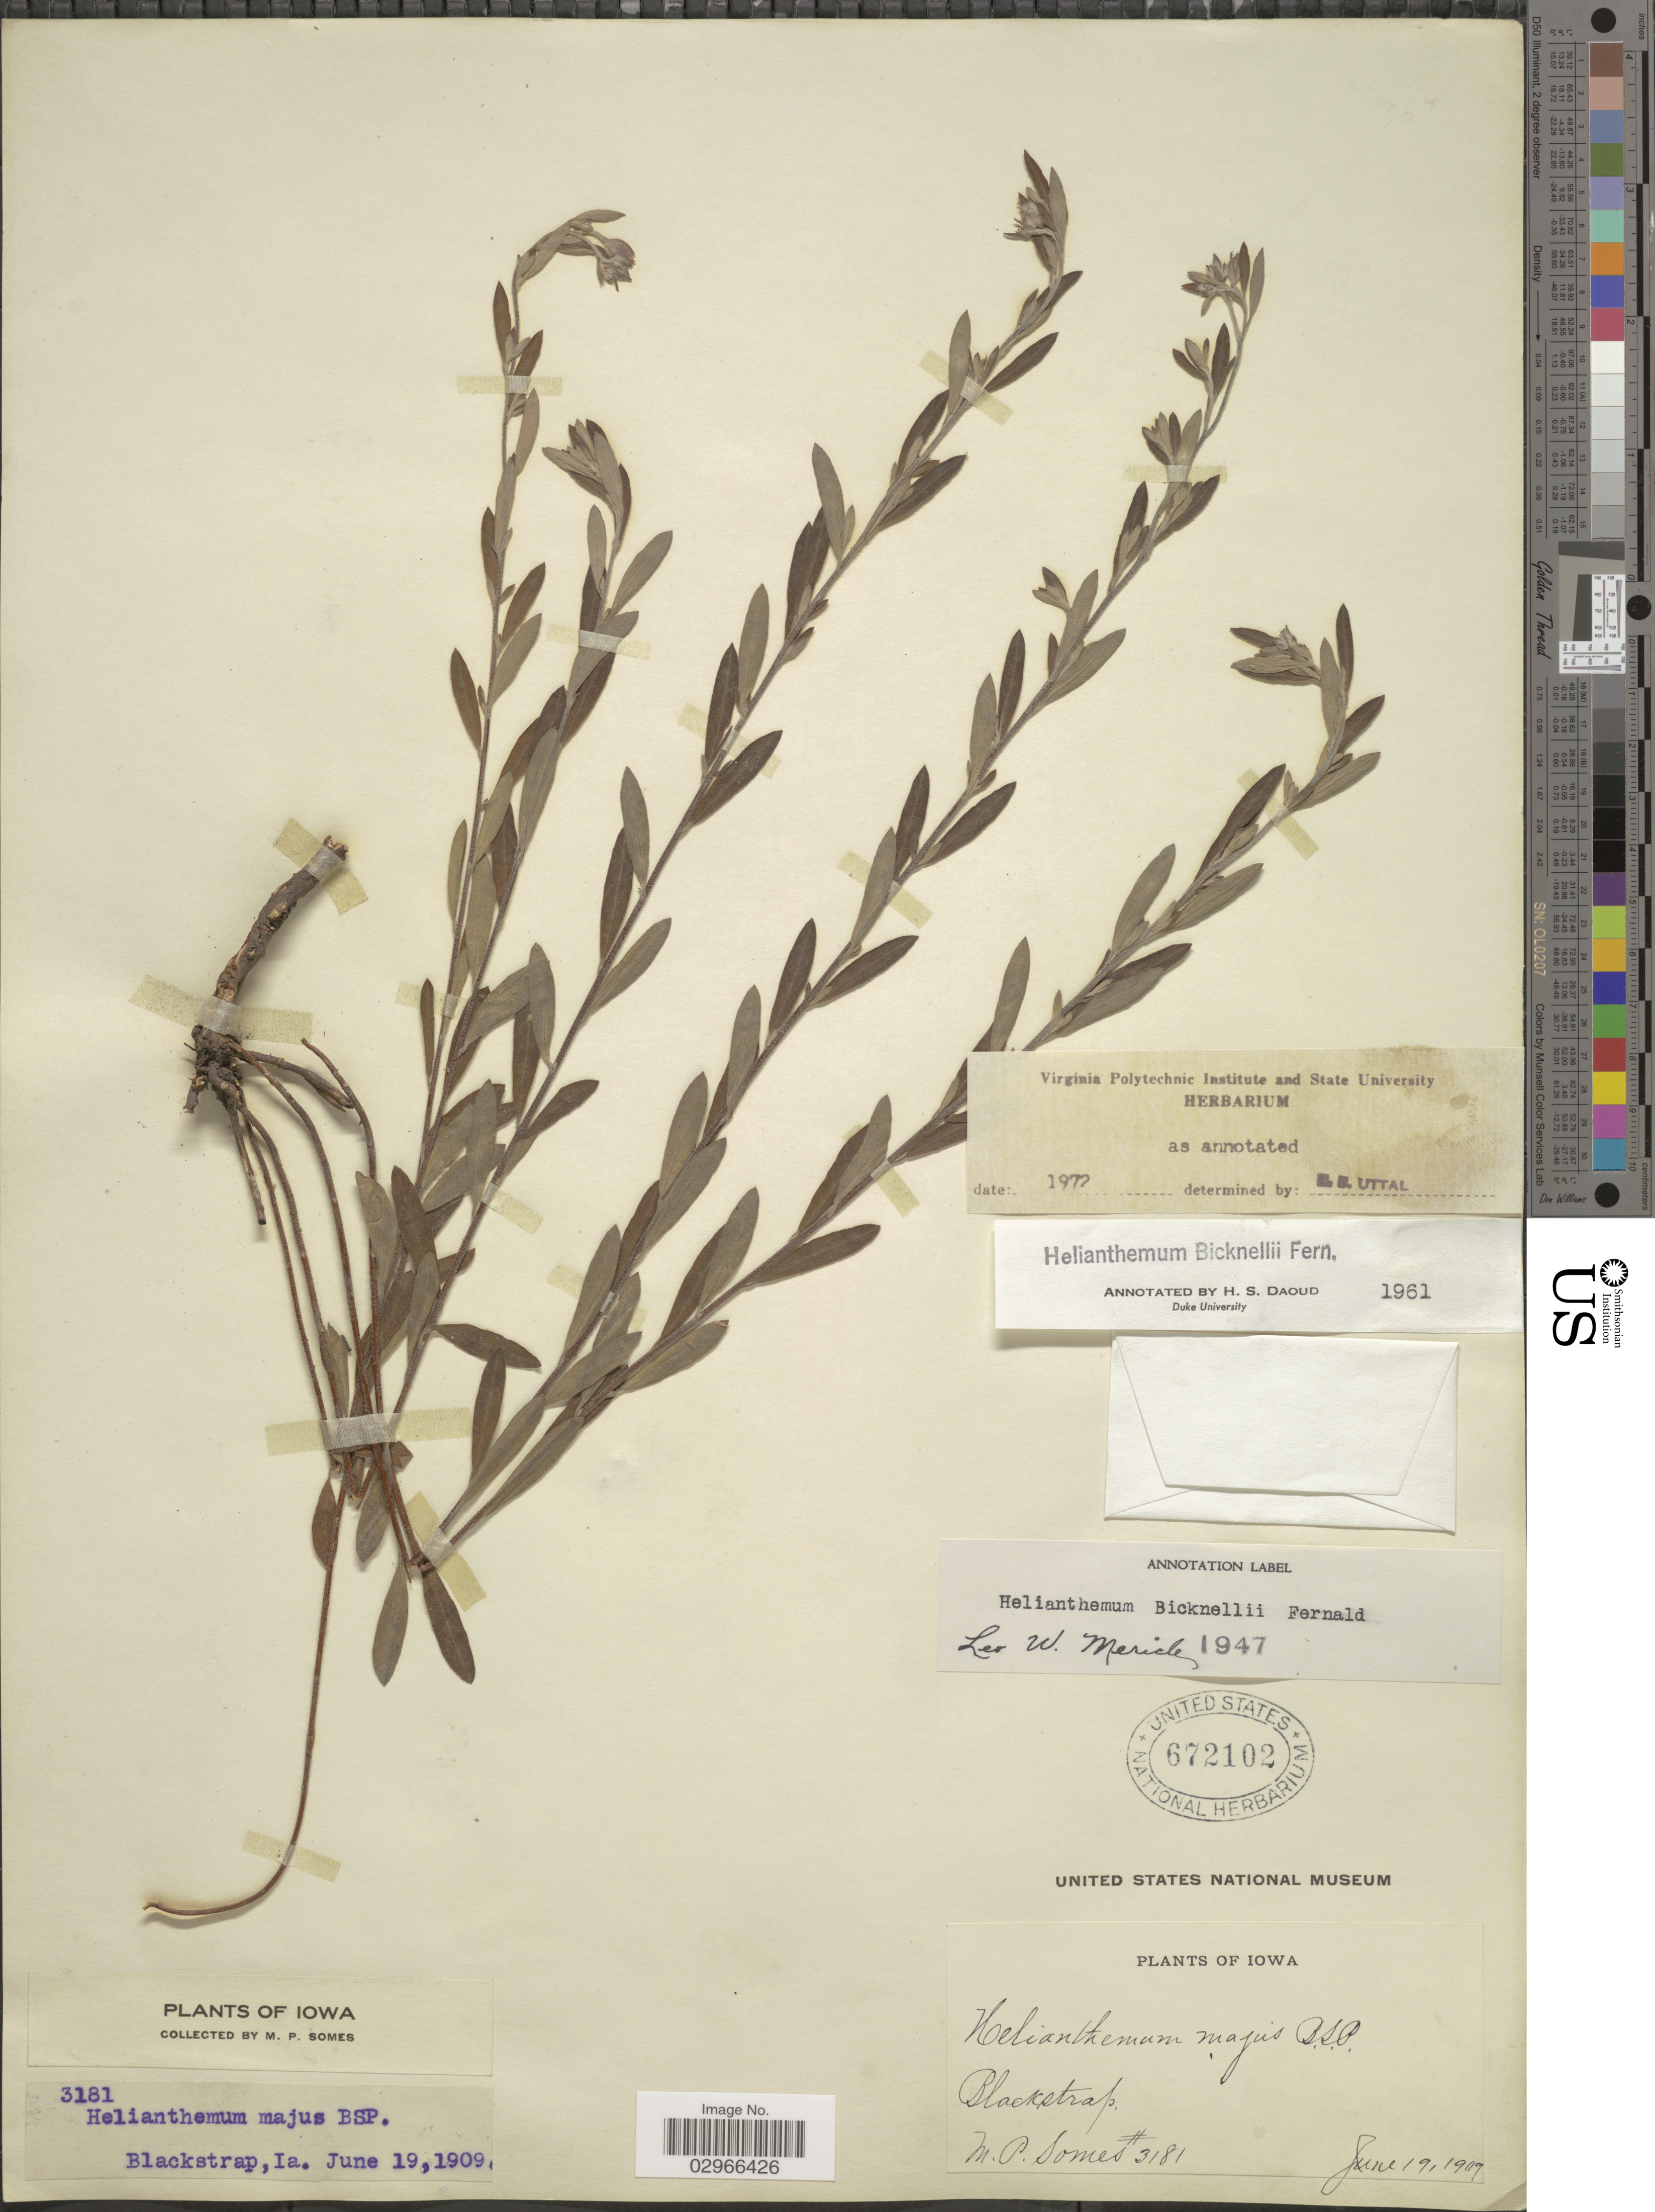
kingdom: Plantae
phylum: Tracheophyta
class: Magnoliopsida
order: Malvales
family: Cistaceae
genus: Helianthemum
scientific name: Helianthemum bicknellii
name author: Fernald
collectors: M. Somes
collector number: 3181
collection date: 1909-06-19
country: United States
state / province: Iowa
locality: Blackstrap.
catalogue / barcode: US 672102